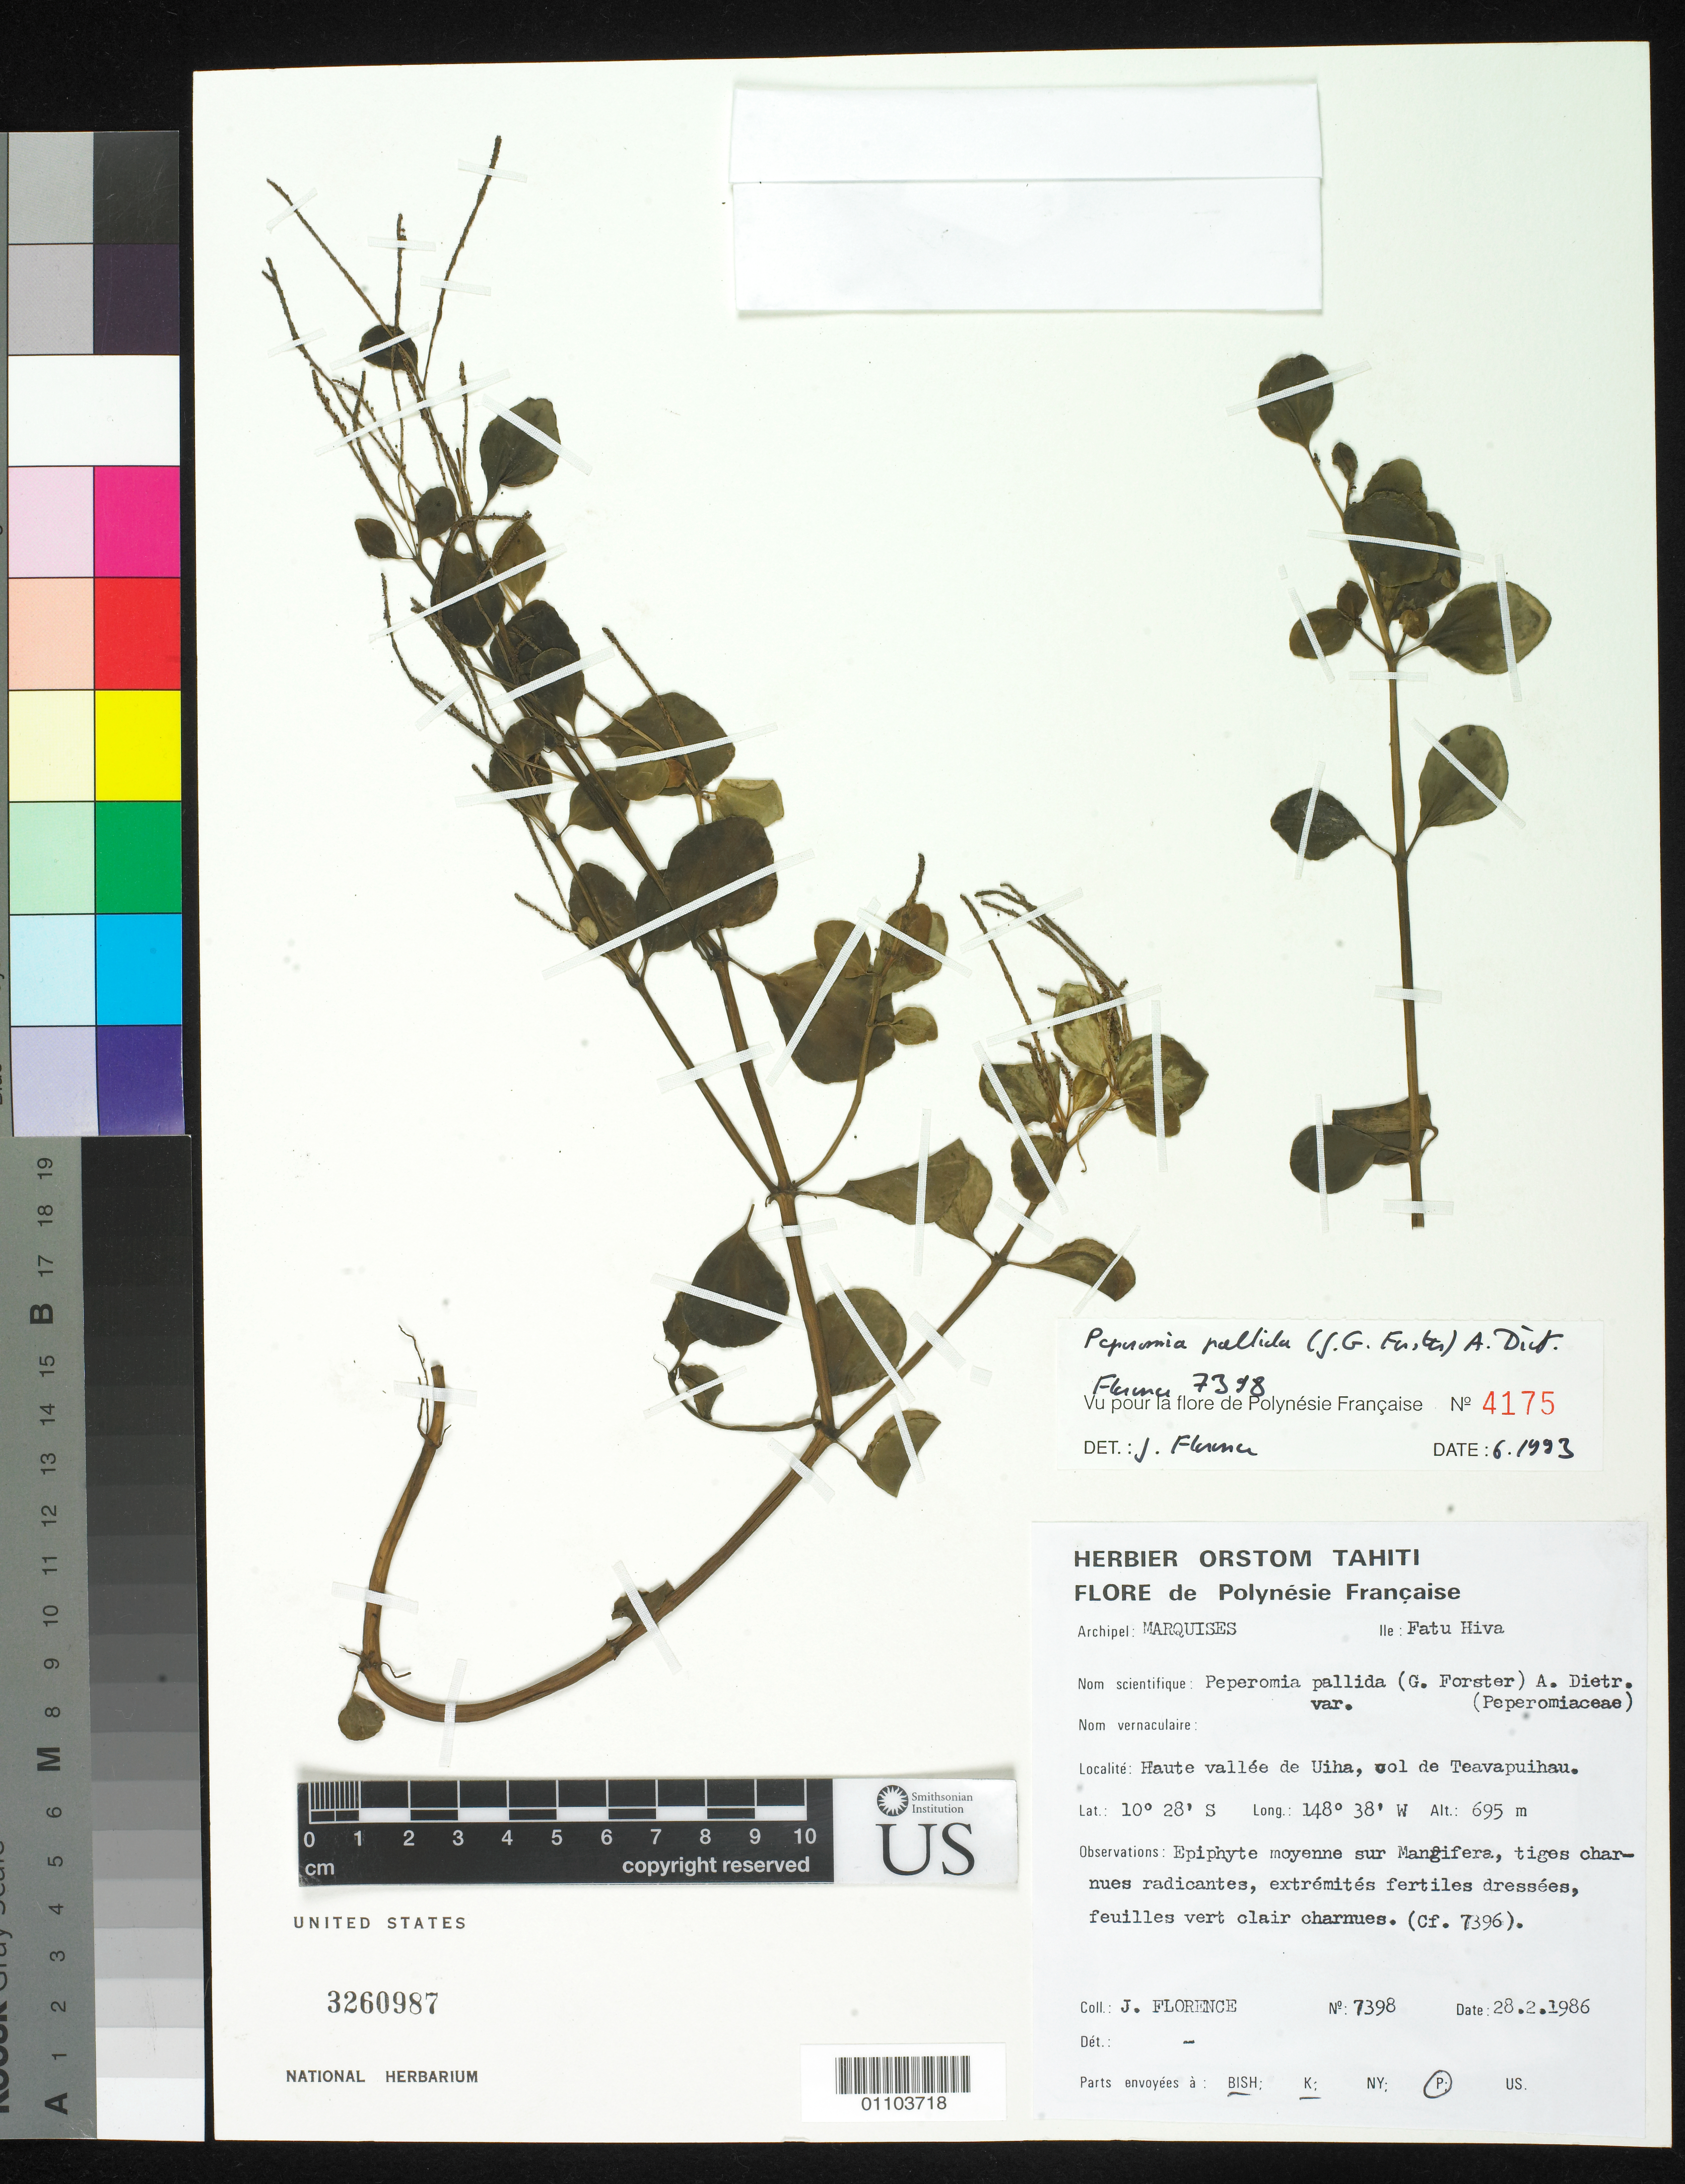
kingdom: Plantae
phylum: Tracheophyta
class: Magnoliopsida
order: Piperales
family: Piperaceae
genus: Peperomia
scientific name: Peperomia pallida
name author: (G. Forst.) Dietr.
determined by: Florence, J.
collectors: J. Florence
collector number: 7398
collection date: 1986-02-28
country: French Polynesia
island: Fatu Hiva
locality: Haute vallée d'Uiha, col de Teavapuihau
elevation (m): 695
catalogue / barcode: US 3260987